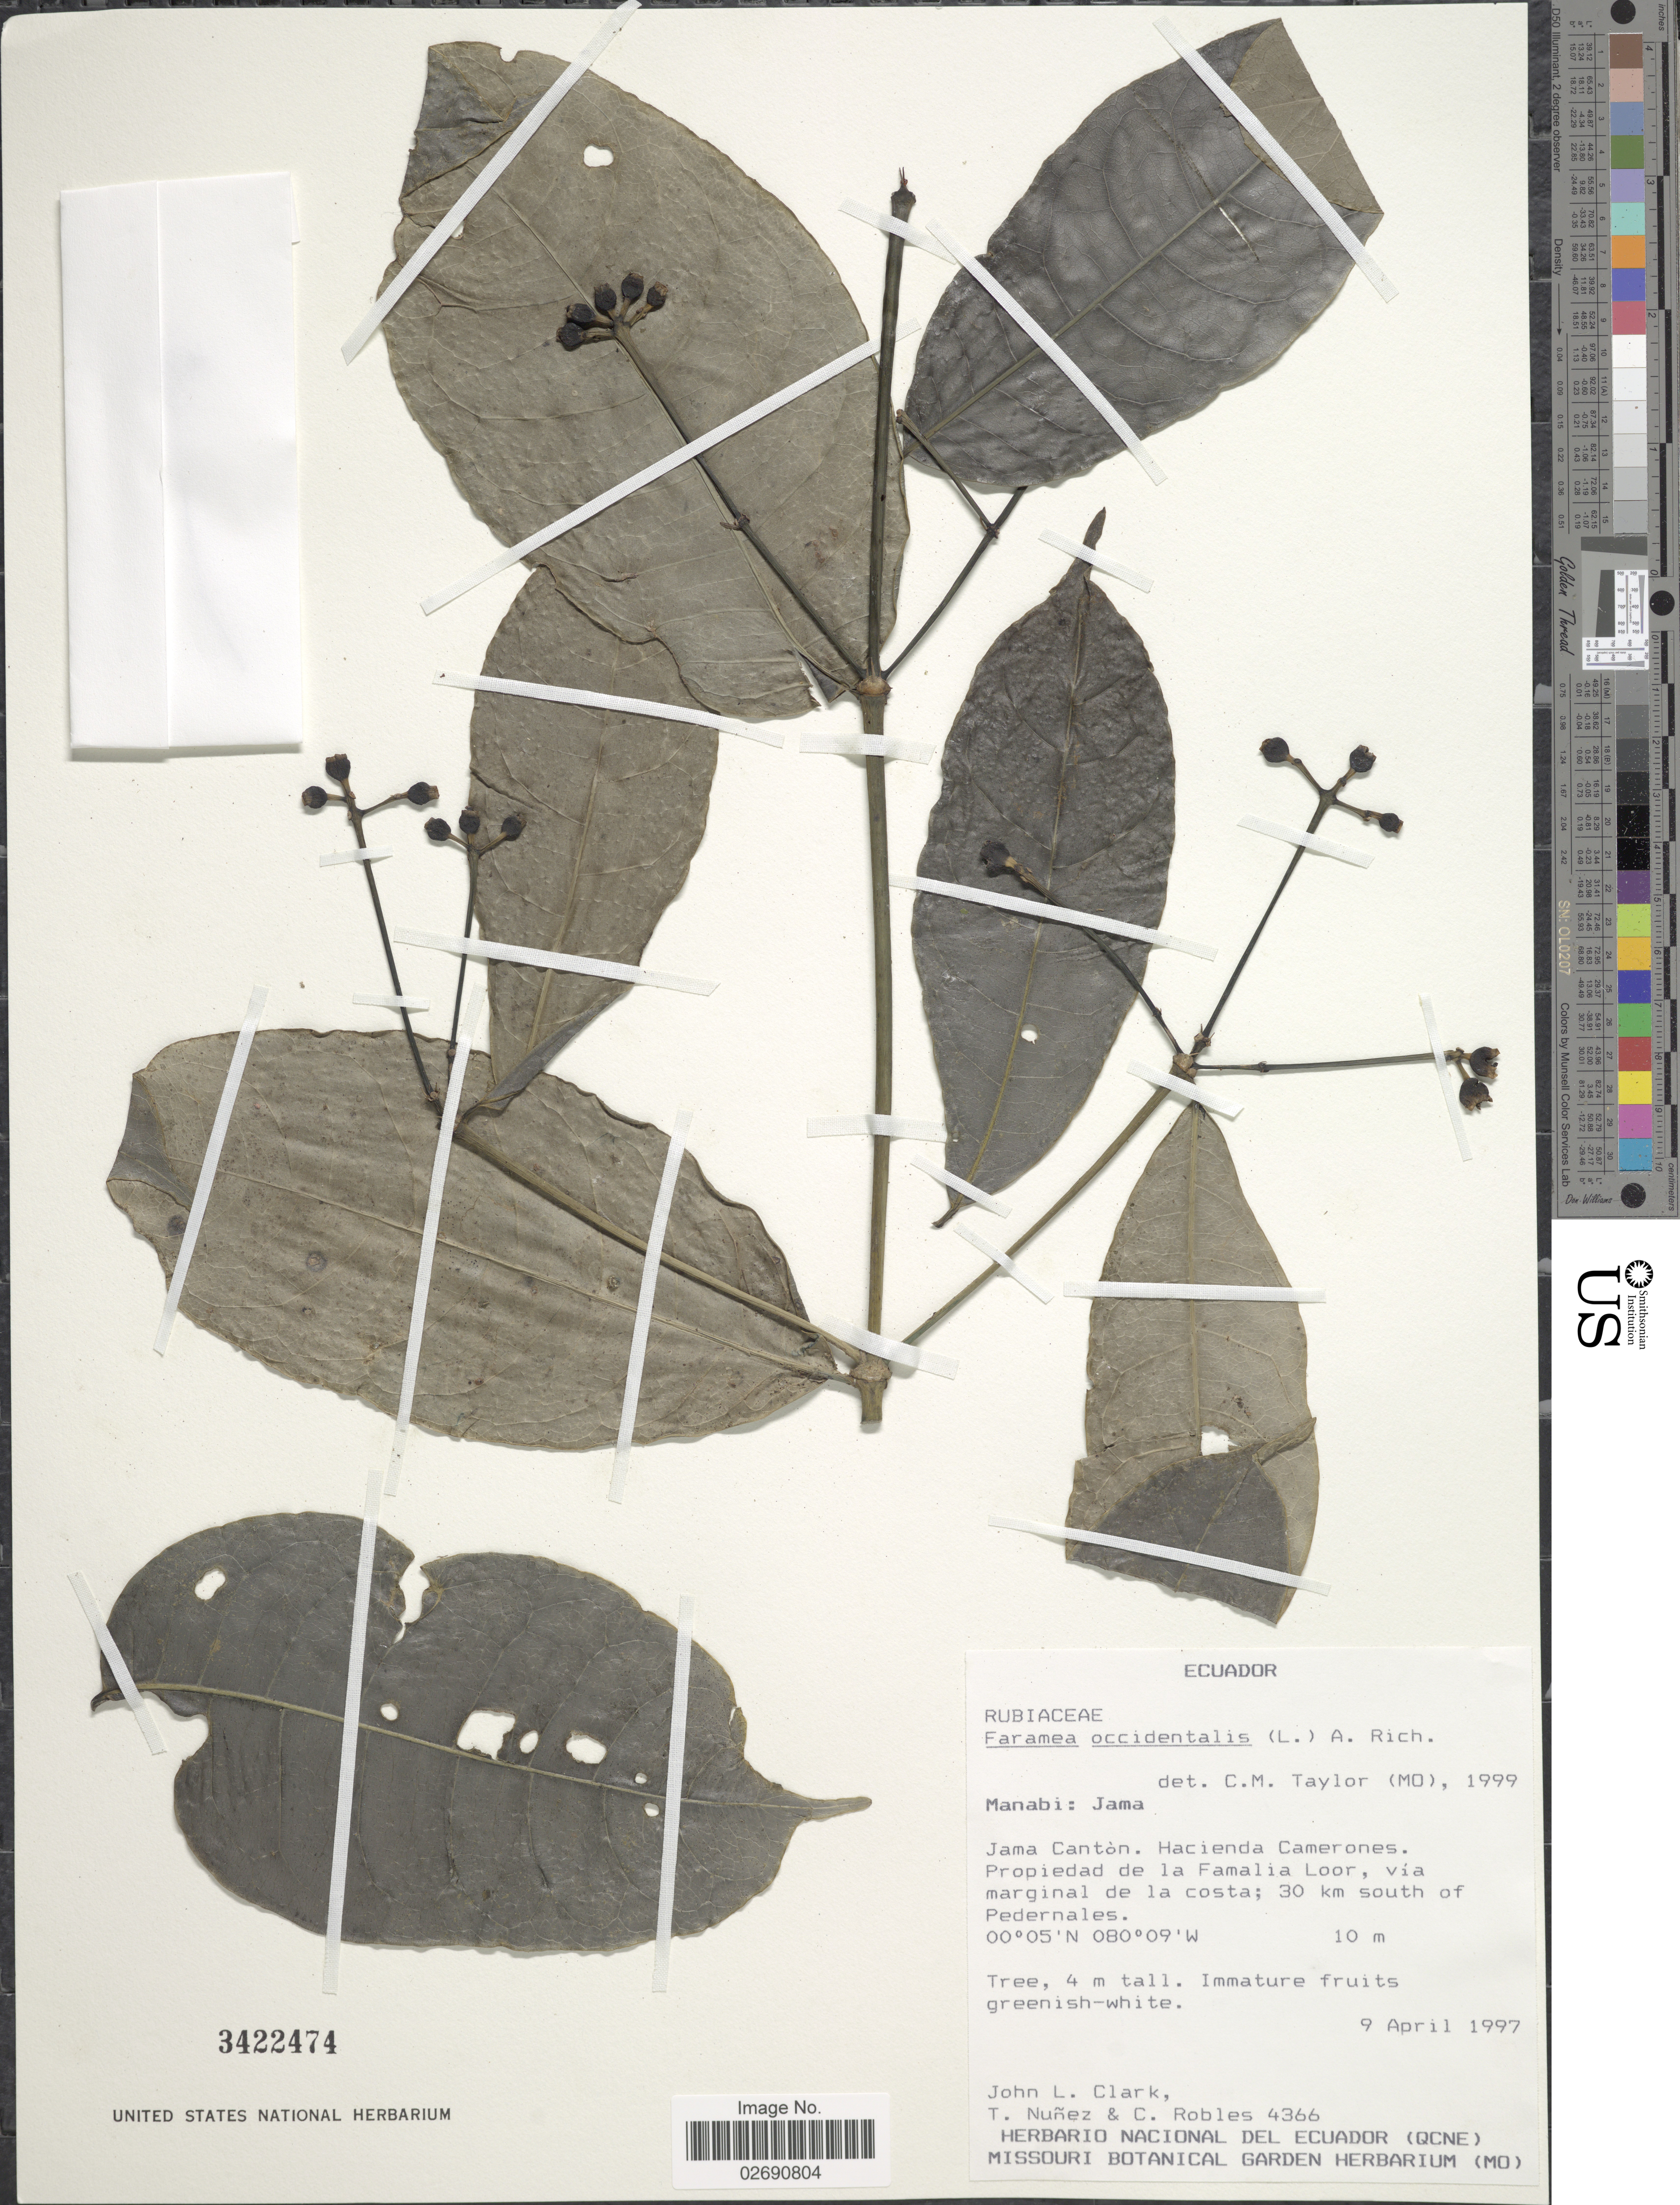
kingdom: Plantae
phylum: Tracheophyta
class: Magnoliopsida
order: Gentianales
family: Rubiaceae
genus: Faramea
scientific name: Faramea occidentalis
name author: (L.) A. Rich.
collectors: J. L. Clark, T. Núñez & C. Robles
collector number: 4366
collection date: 1997-04-09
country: Ecuador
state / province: Manabí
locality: Jama, Jama Cantón. Hacienda Camerones. Propiedad de la Famalia Loor, via marginal de la costa; 30 km south of Pedernales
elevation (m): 10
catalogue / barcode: US 3422474